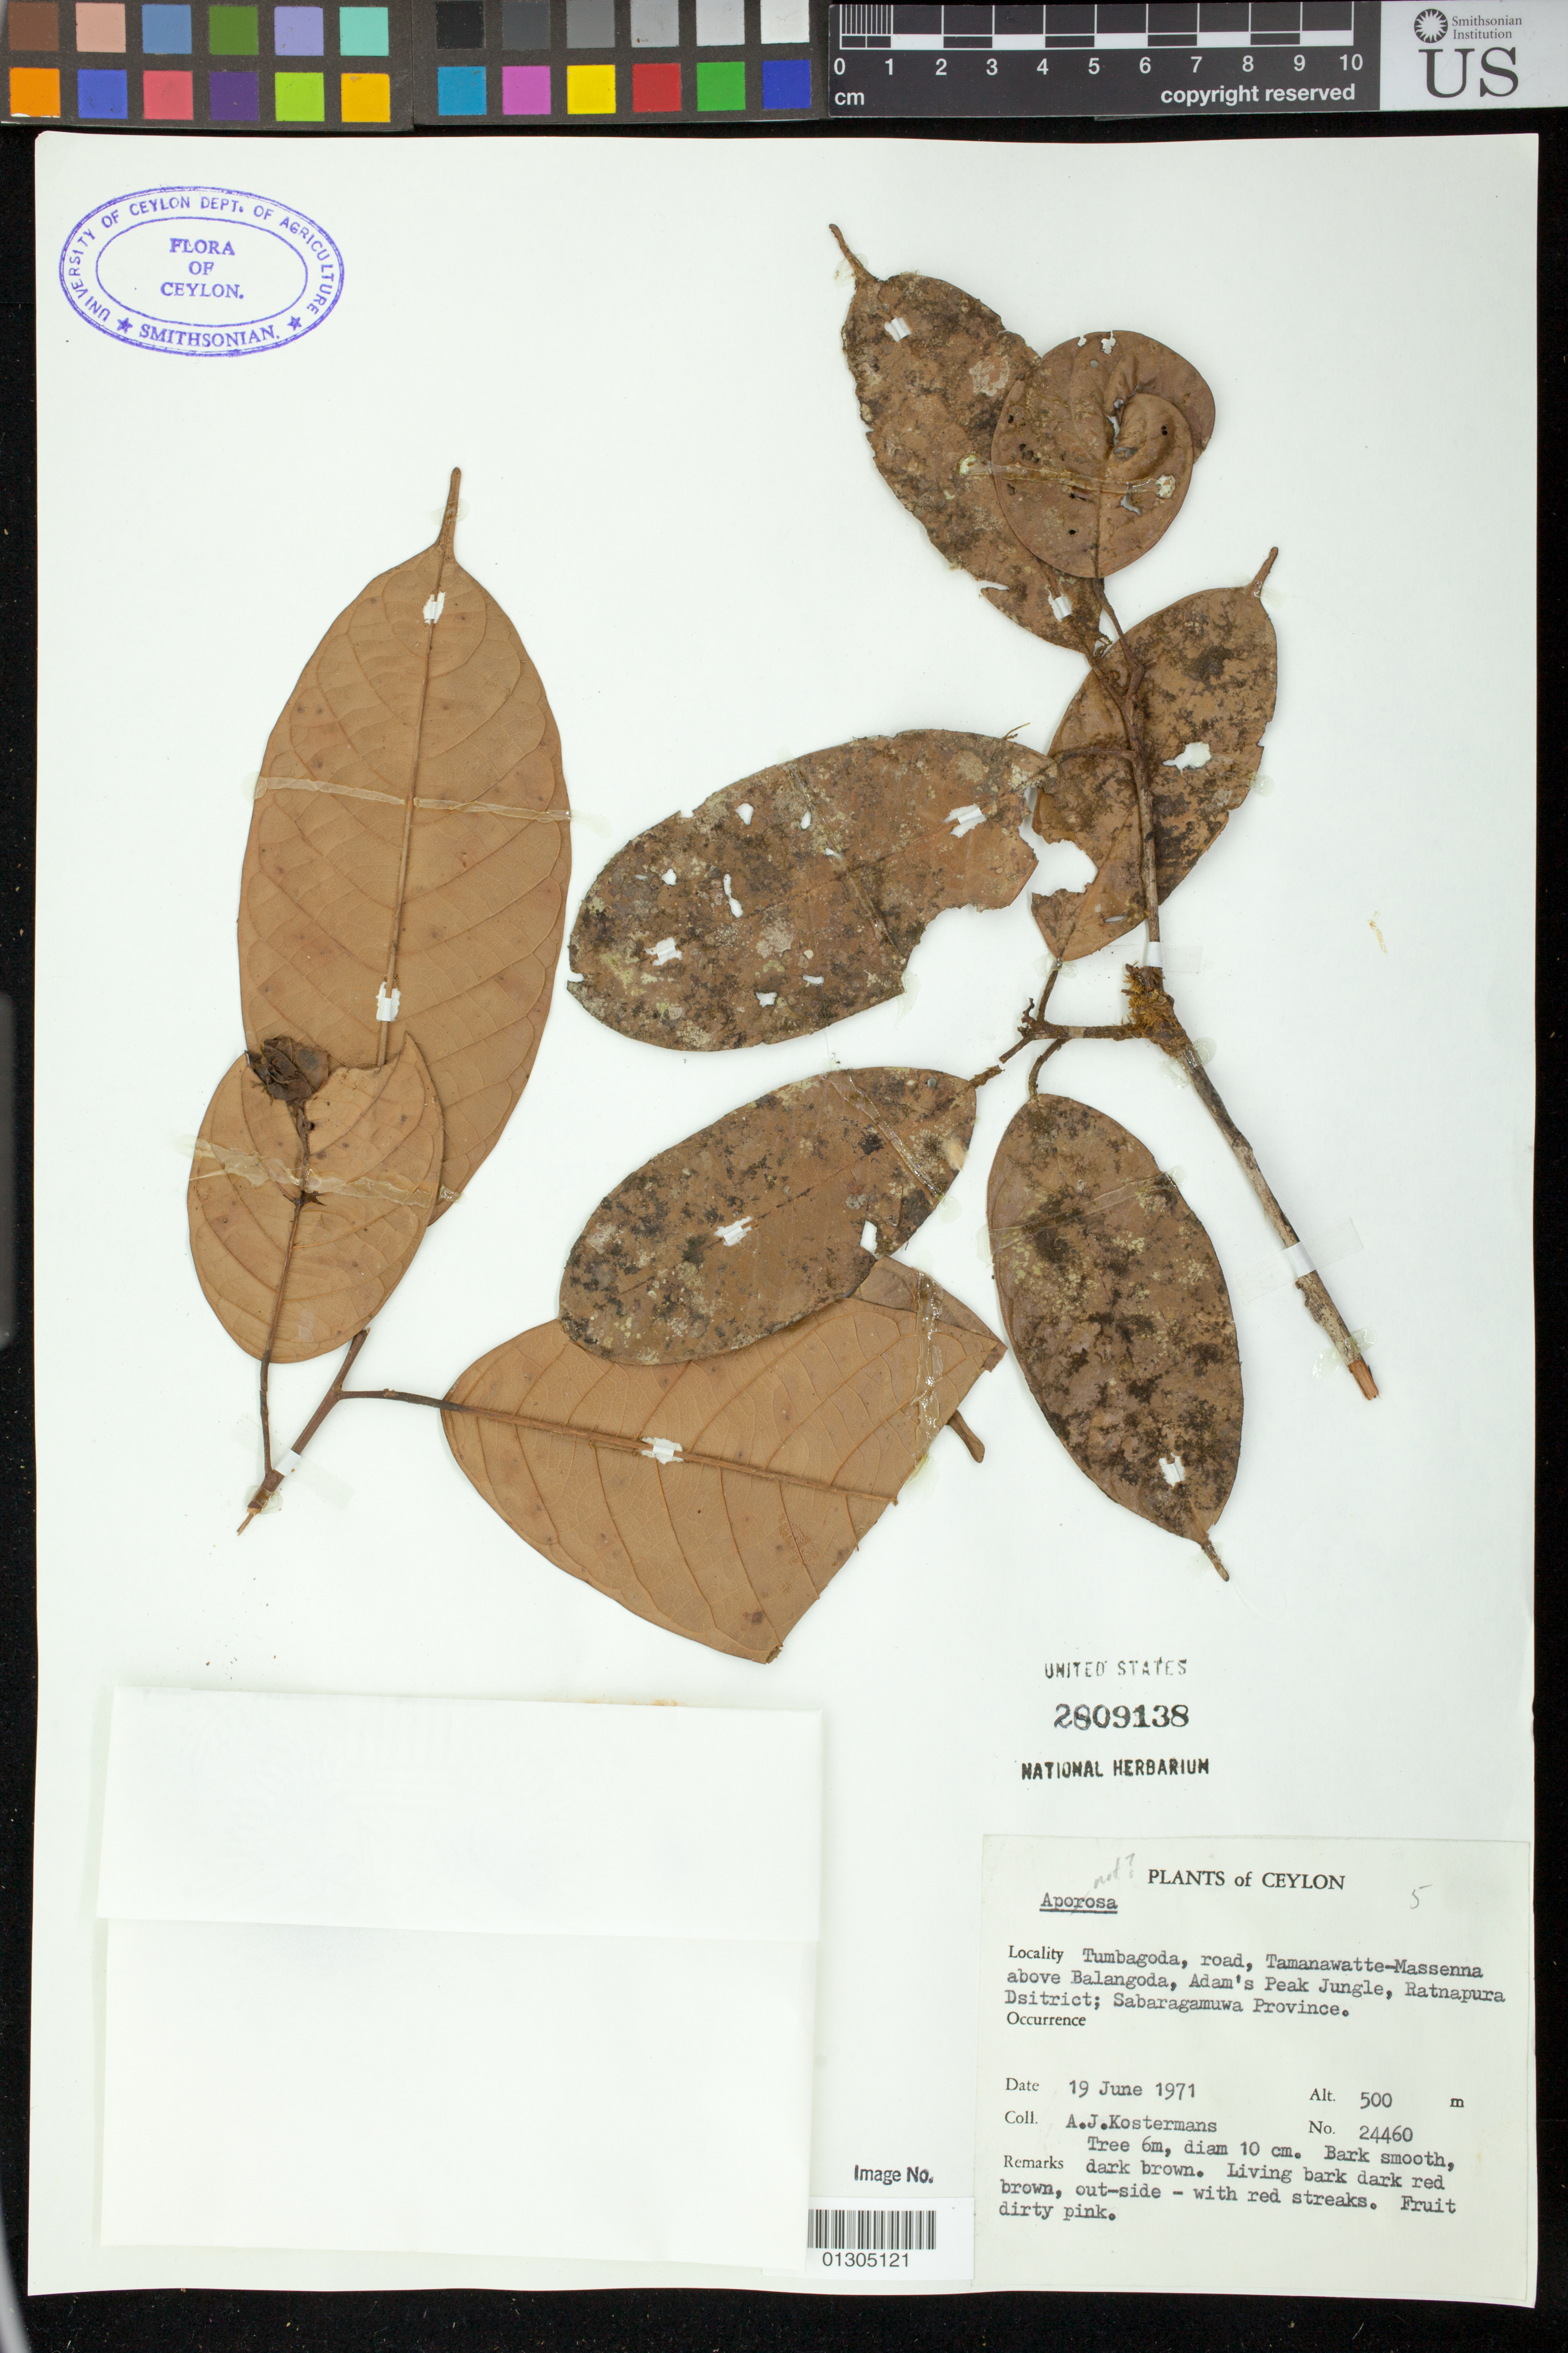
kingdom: Plantae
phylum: Tracheophyta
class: Magnoliopsida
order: Malpighiales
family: Euphorbiaceae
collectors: A. J. G. Kostermans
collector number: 24460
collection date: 1971-06-19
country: Sri Lanka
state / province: Sabaragamuwa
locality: Tumbagoda, road, Tamanawatte-Massenna above Balangoda, Adam's Peak Jungle, Ratnapura Dsitrict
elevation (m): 500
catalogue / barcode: US 2809138